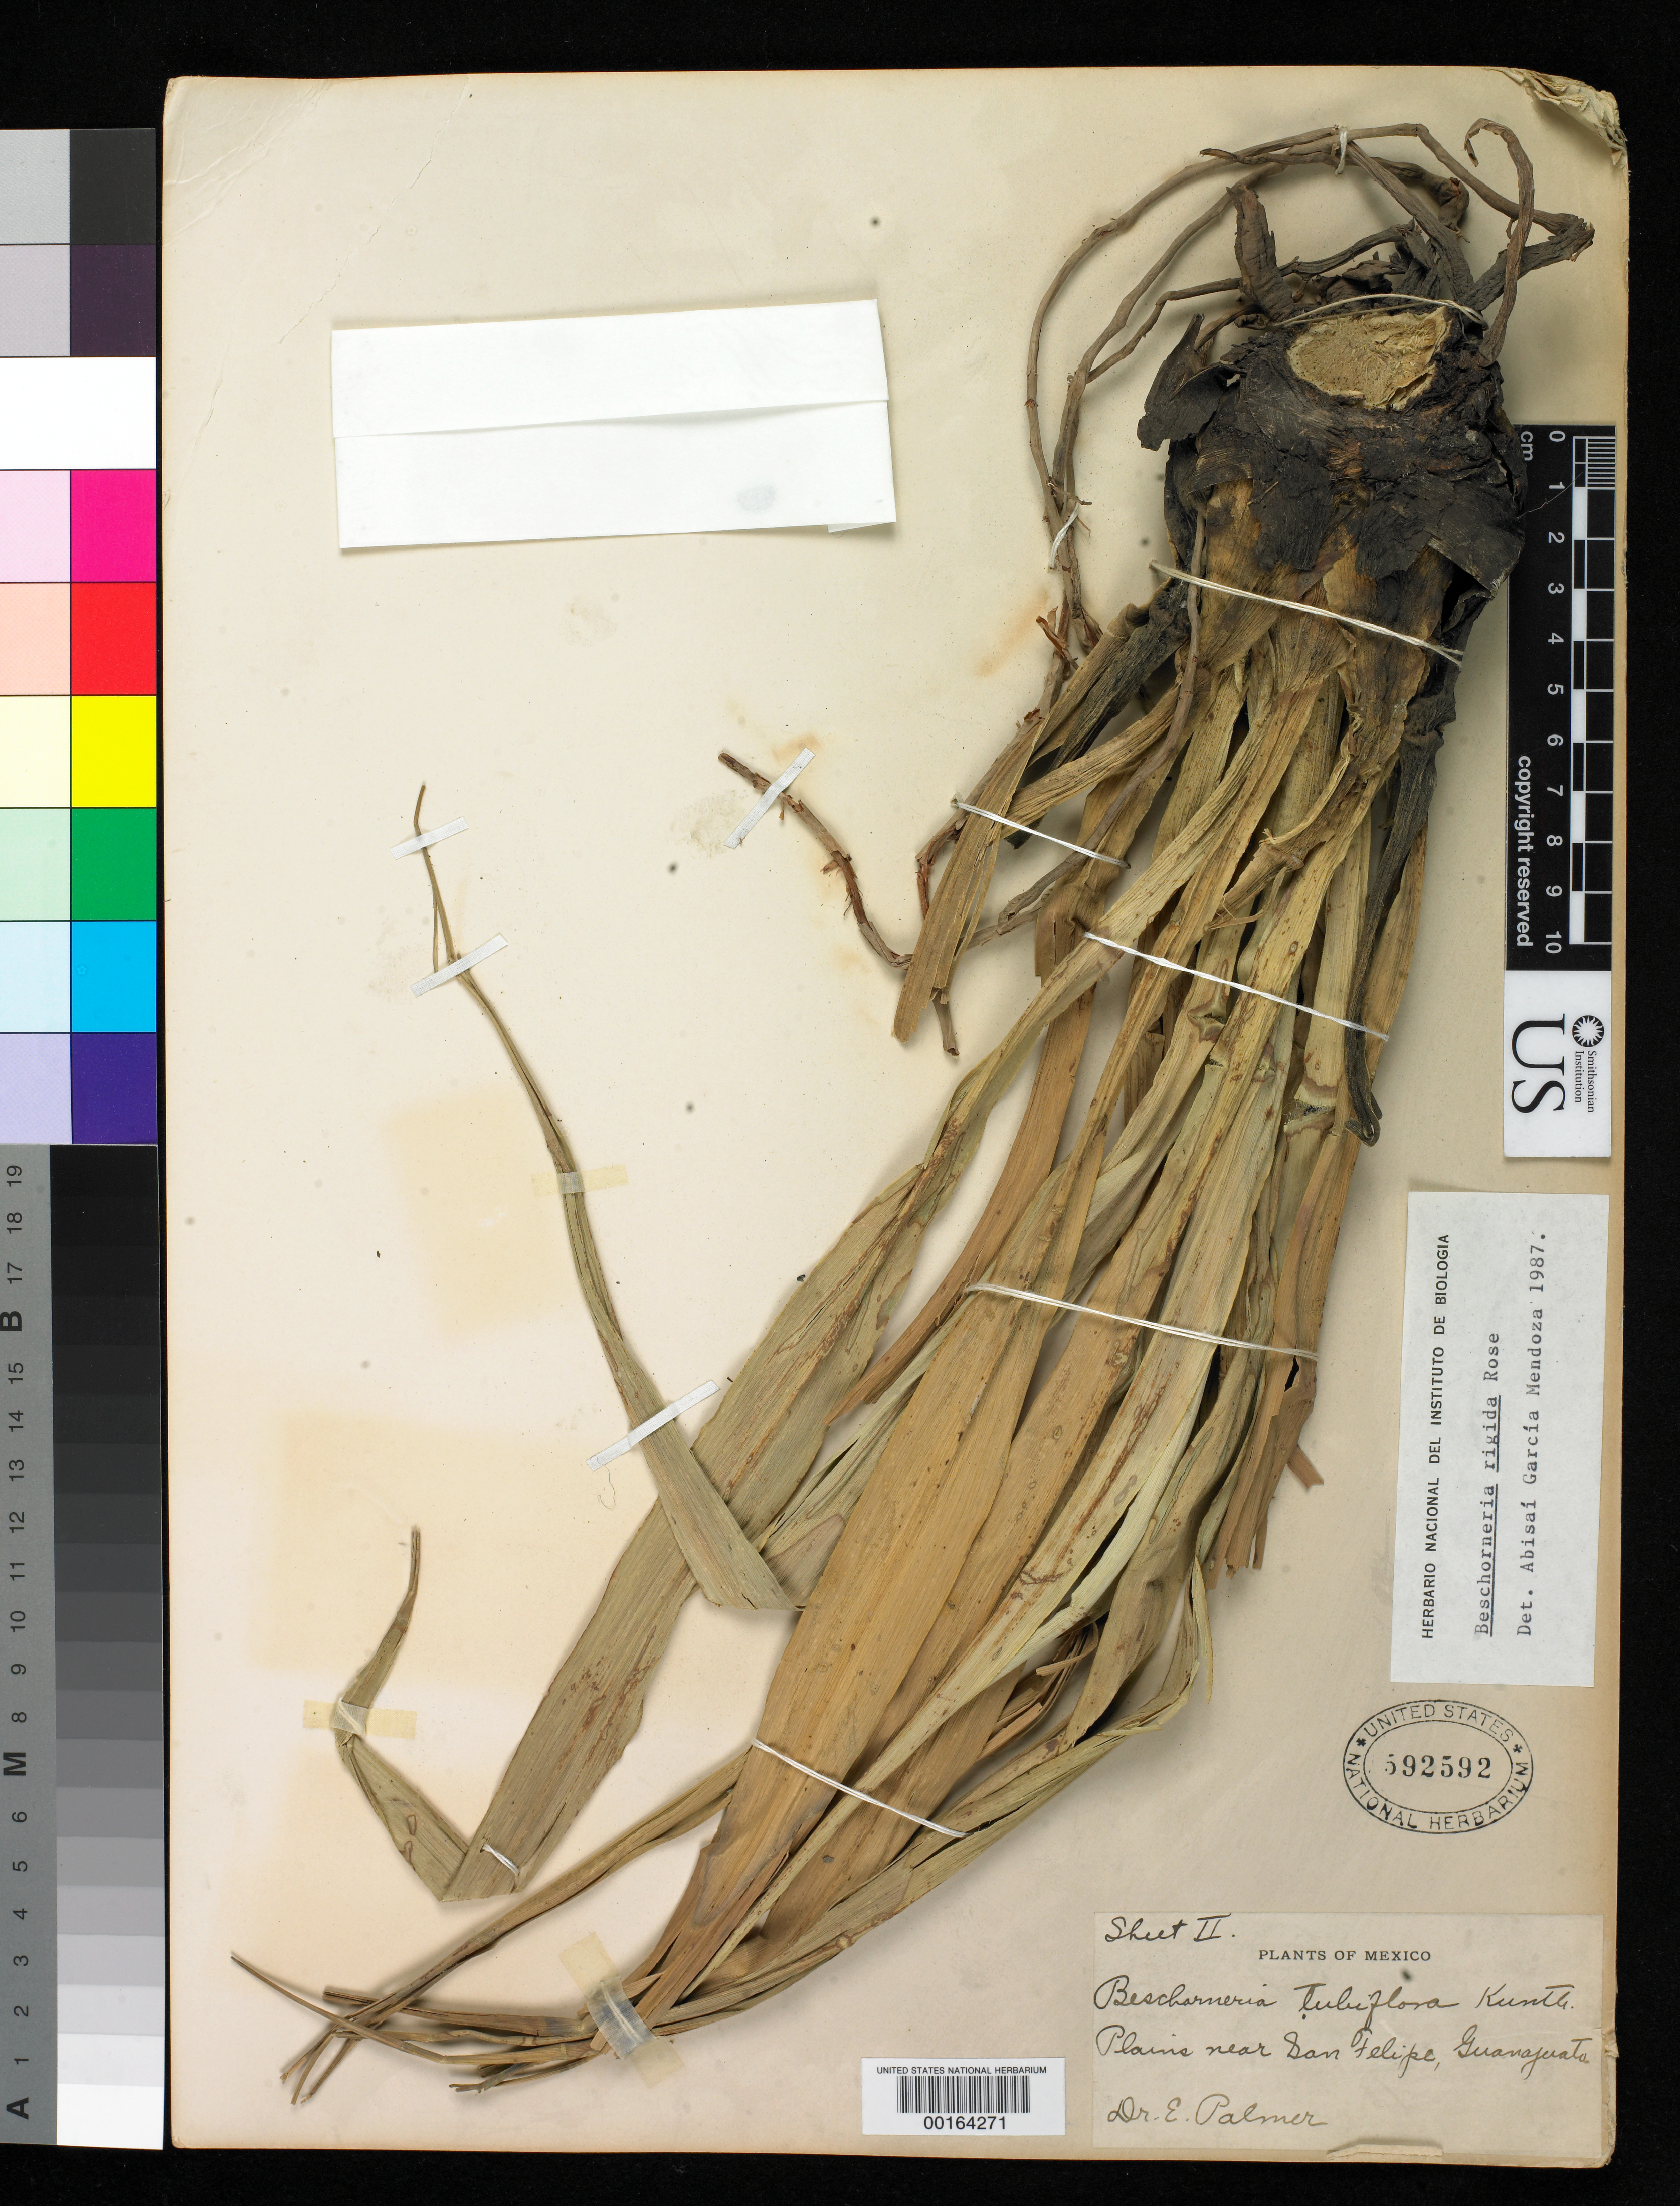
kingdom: Plantae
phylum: Tracheophyta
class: Liliopsida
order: Asparagales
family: Asparagaceae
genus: Beschorneria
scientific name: Beschorneria rigida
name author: Rose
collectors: E. Palmer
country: Mexico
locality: Plains near San Felipe, guanajuato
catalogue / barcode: US 592592